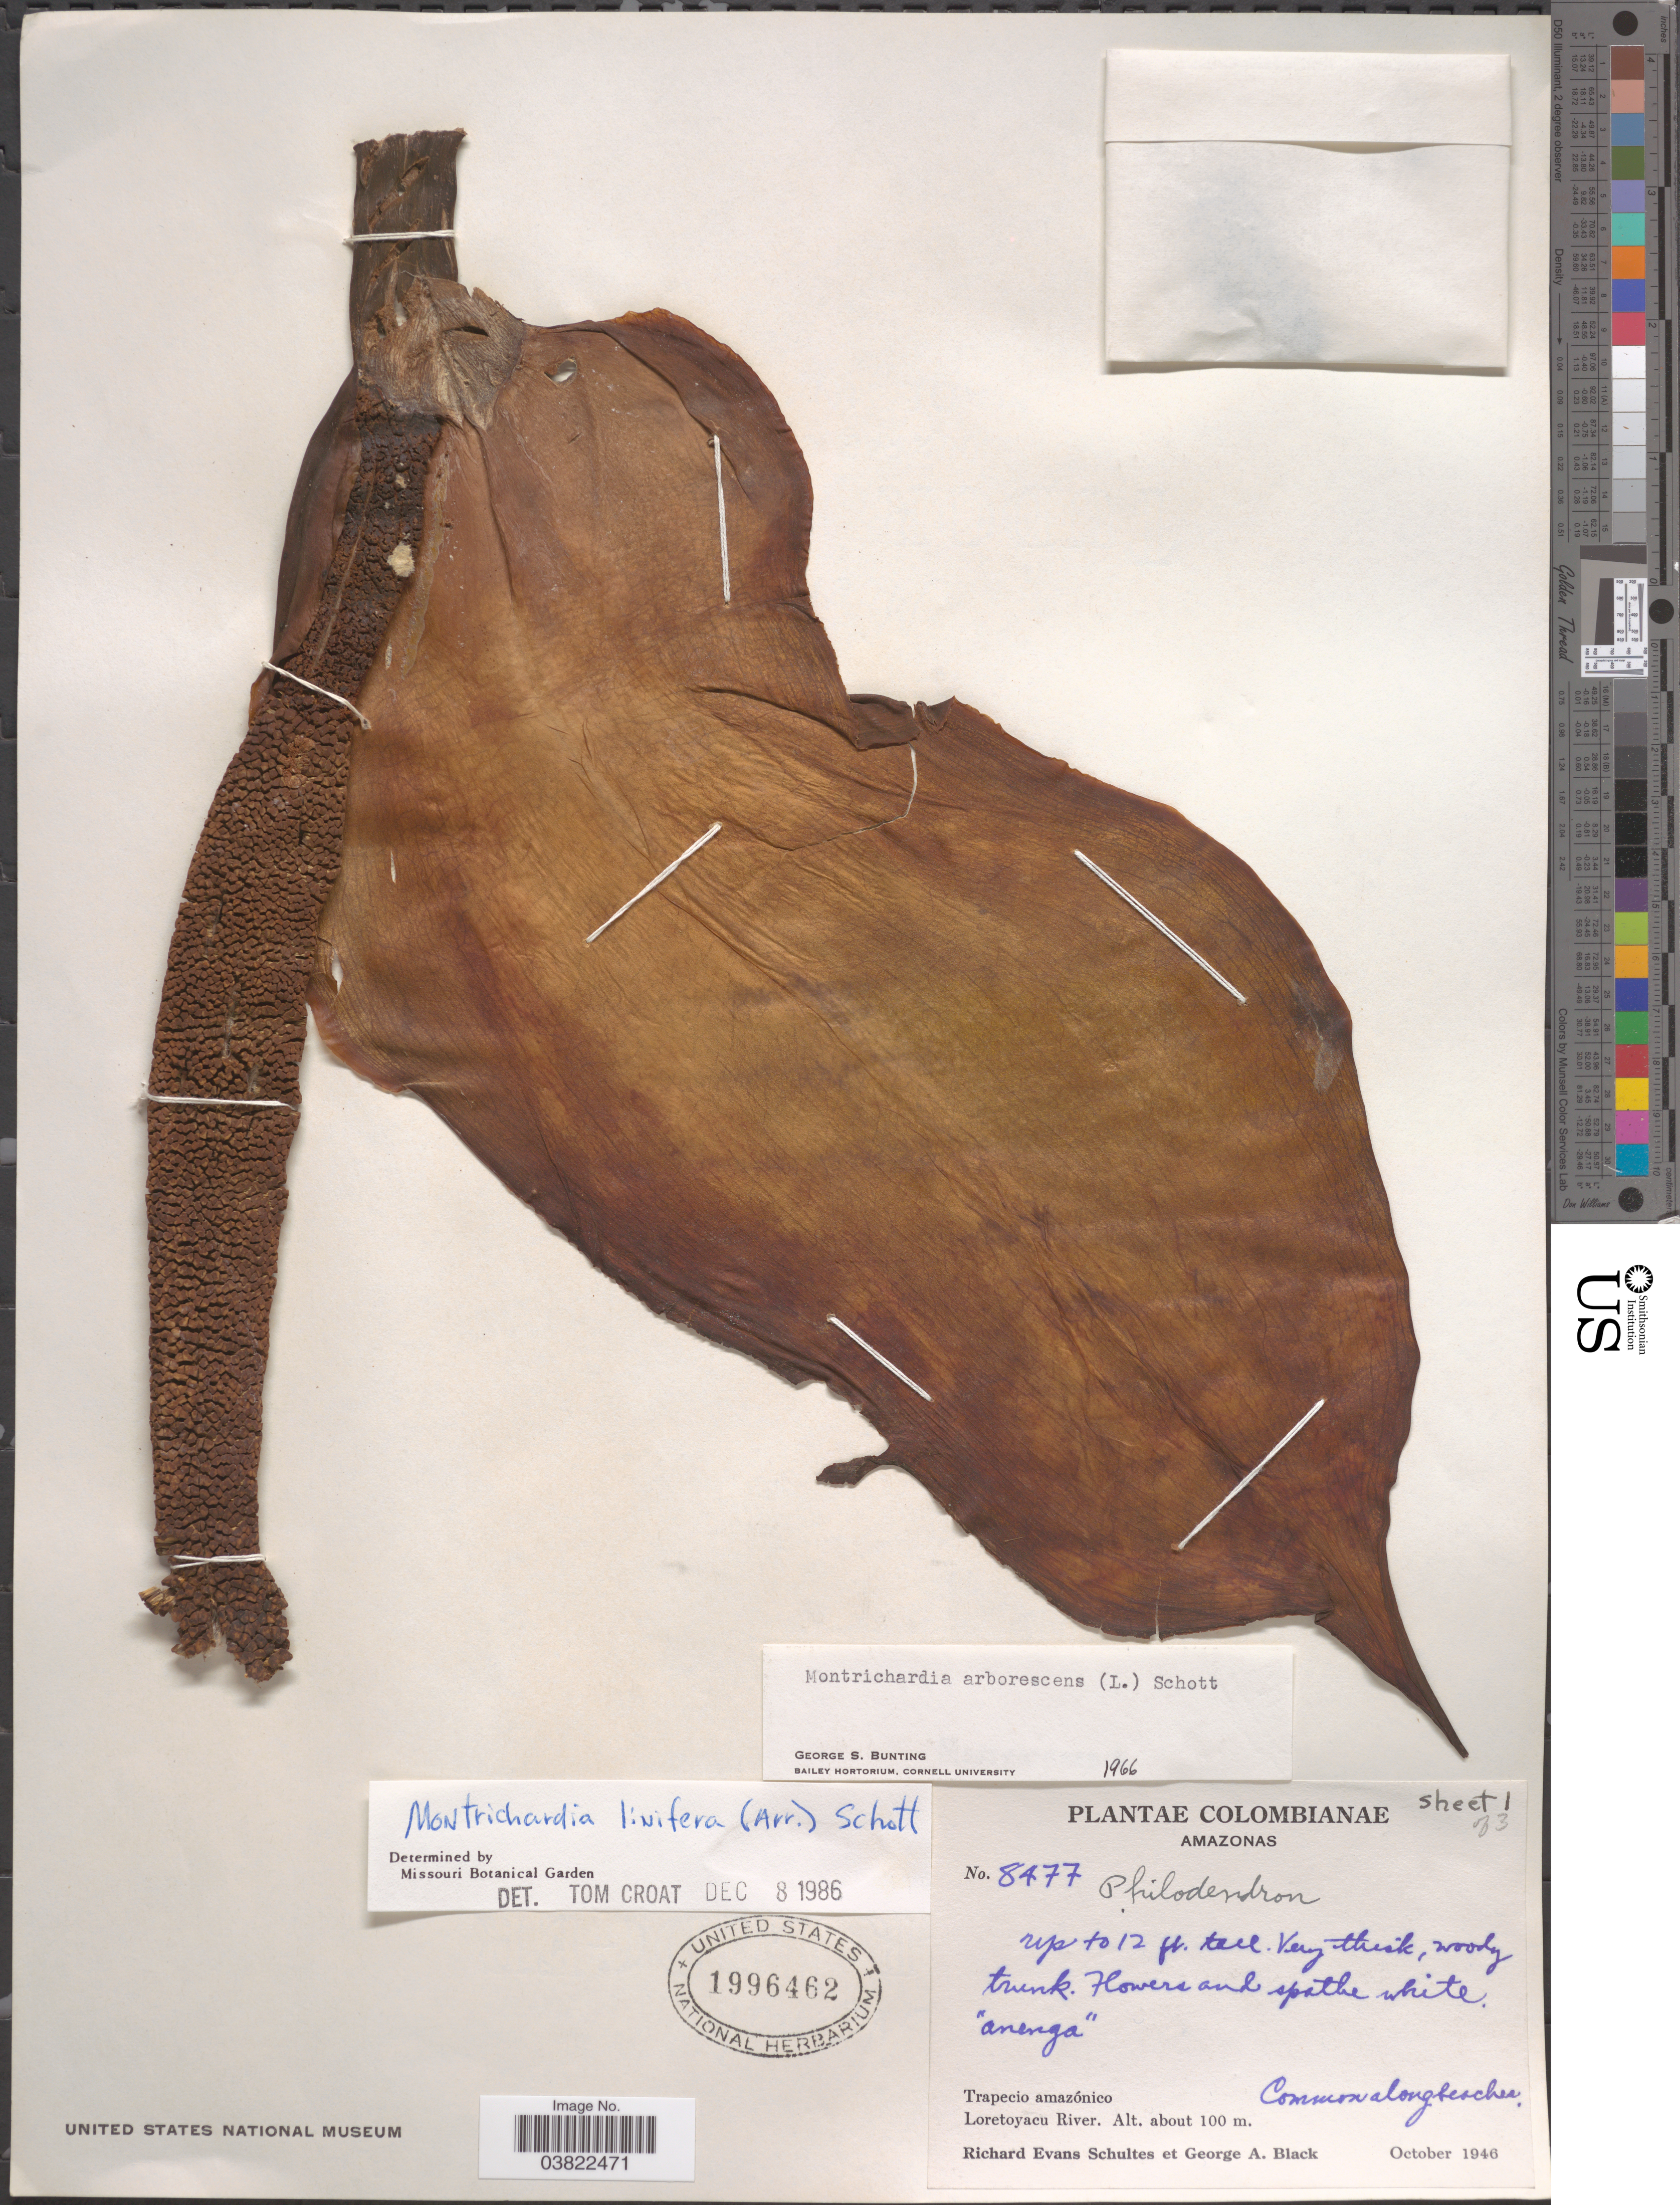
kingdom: Plantae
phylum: Tracheophyta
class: Liliopsida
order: Alismatales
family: Araceae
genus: Montrichardia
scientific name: Montrichardia linifera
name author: (Arruda) Schott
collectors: R. E. Schultes & G. A. Black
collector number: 8477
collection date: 1946-10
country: Colombia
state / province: Amazônas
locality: Trapecio amazónico. Loretoyacu River. Along beaches.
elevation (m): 100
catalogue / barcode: US 1996462